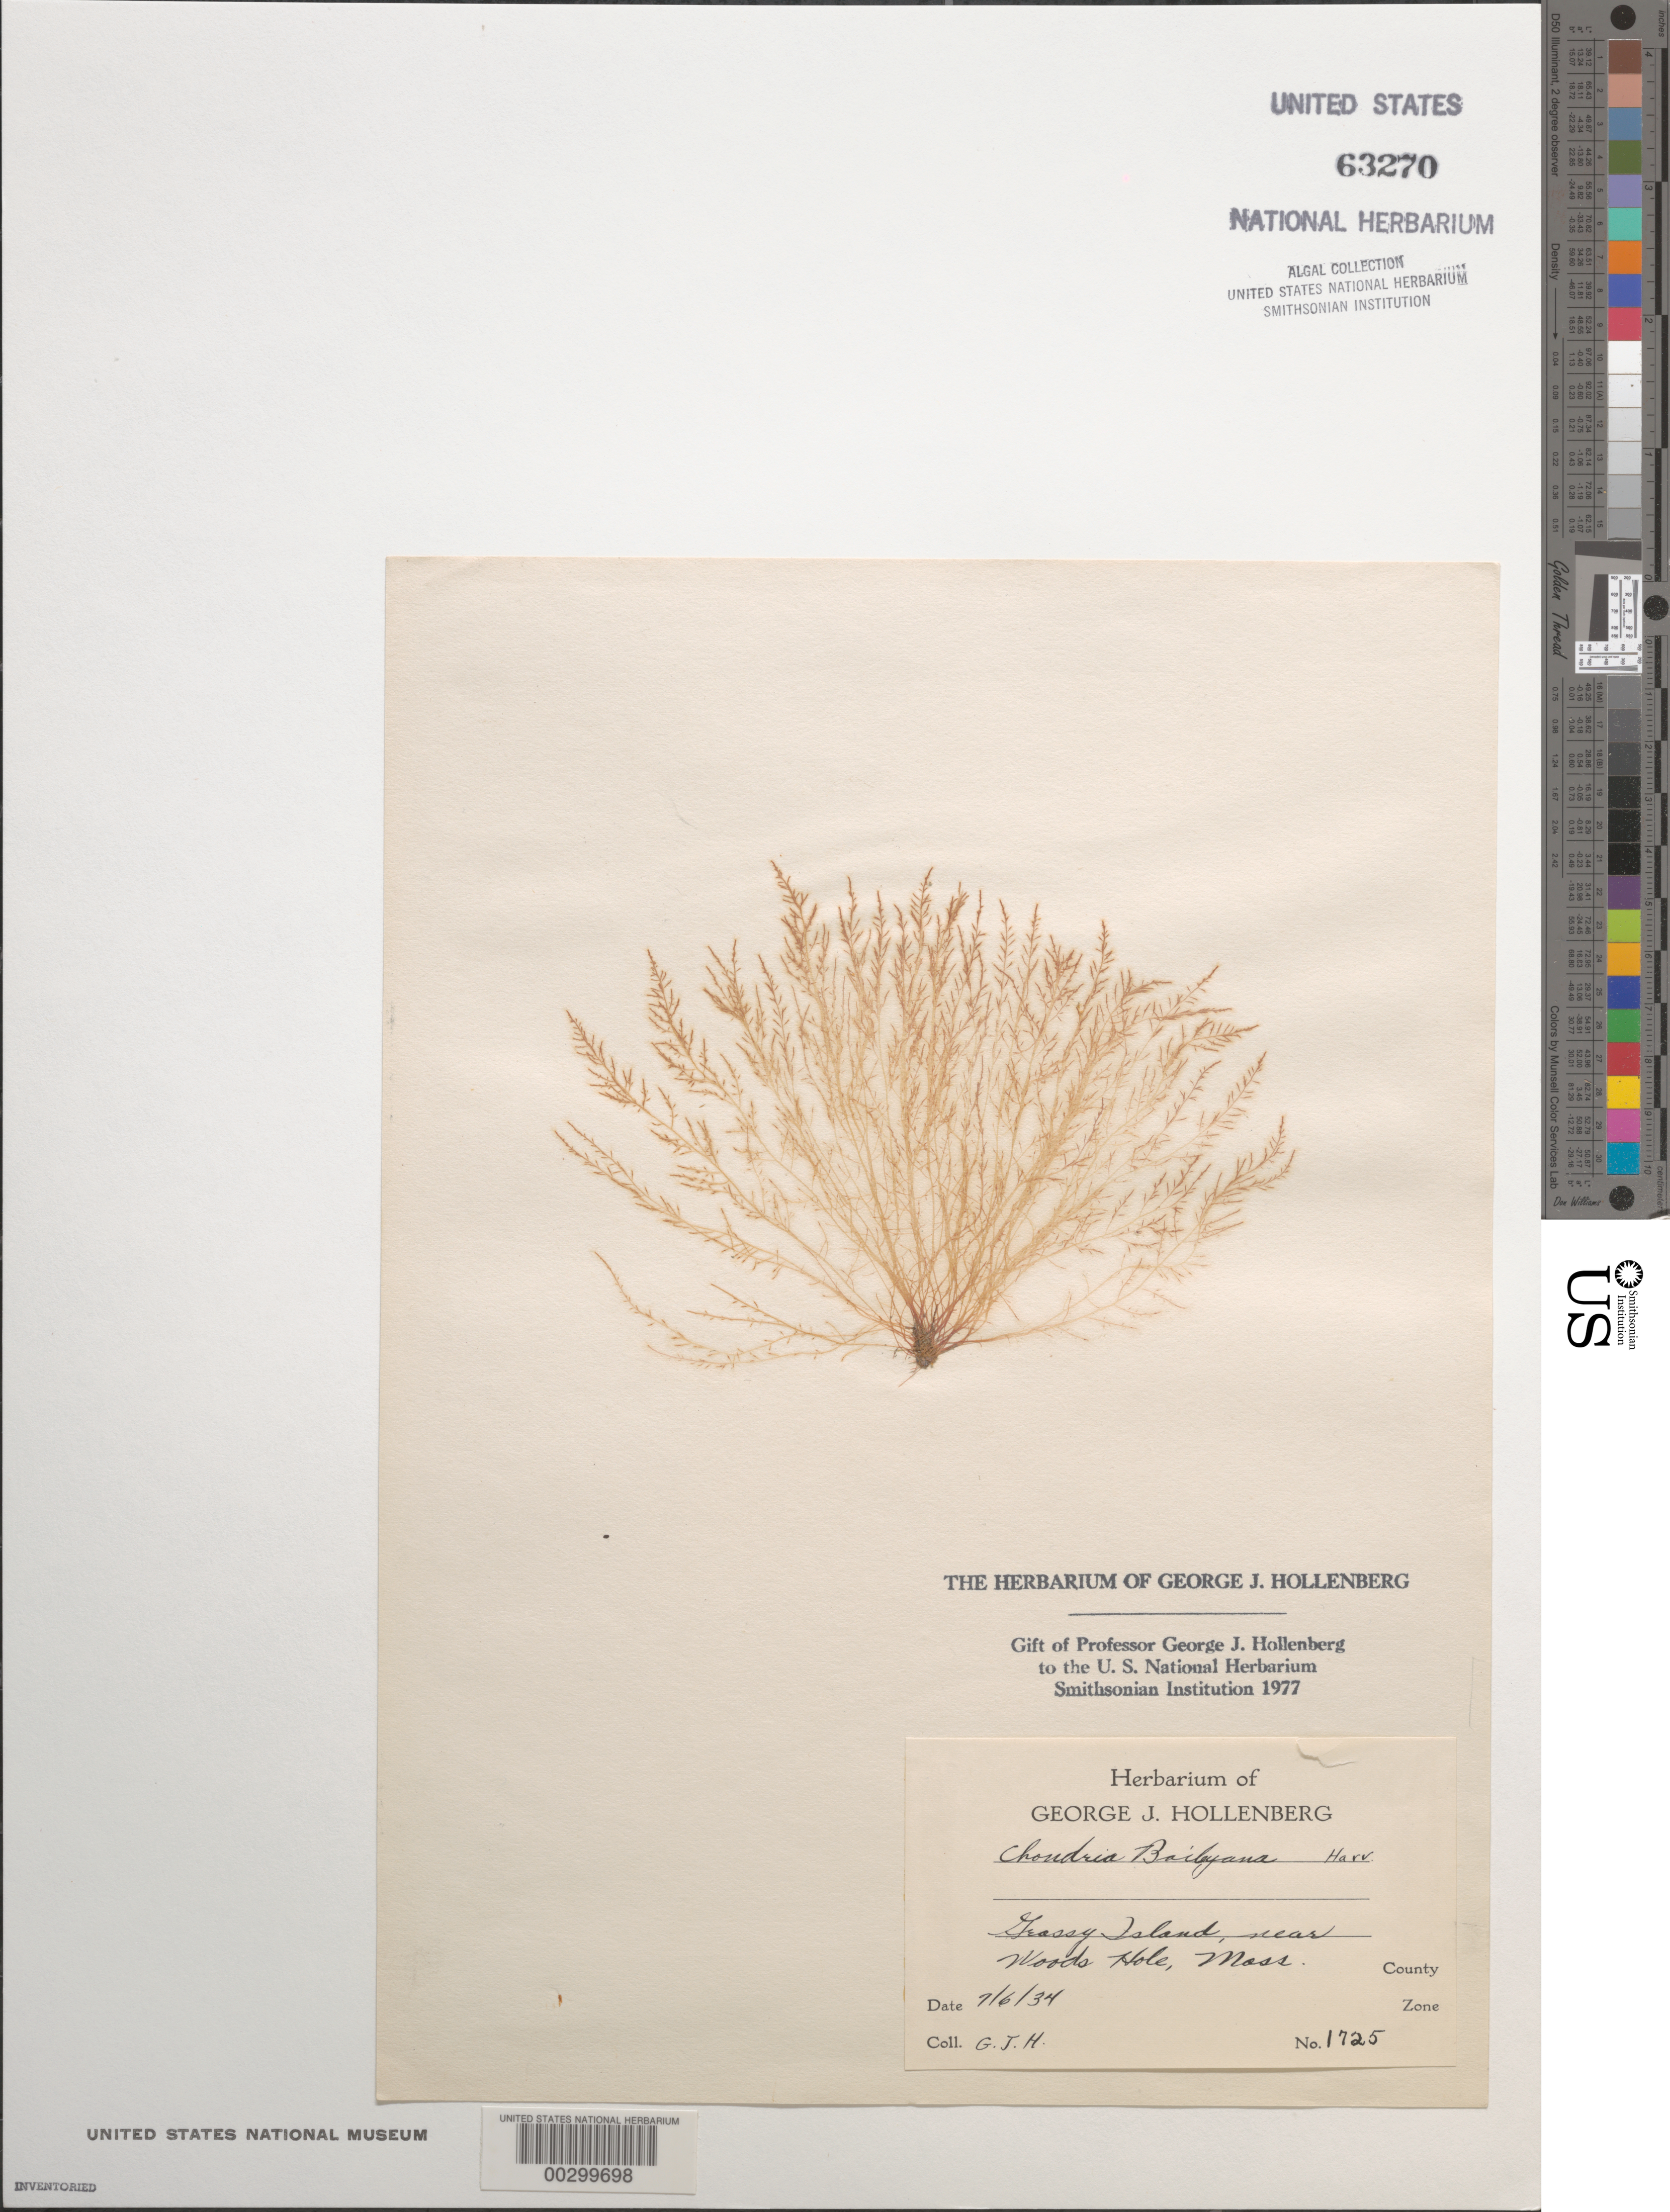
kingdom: Plantae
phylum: Rhodophyta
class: Florideophyceae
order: Ceramiales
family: Rhodomelaceae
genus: Chondria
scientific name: Chondria baileyana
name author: (Mont.) Harv.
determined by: Hollenberg, George J.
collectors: G. Hollenberg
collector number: GJH 1725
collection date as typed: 06 Jul 1934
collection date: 1934-07-06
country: United States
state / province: Massachusetts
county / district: Barnstable County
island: Grassy Island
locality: Great Harbor, near Woods Hole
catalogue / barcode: US 63270